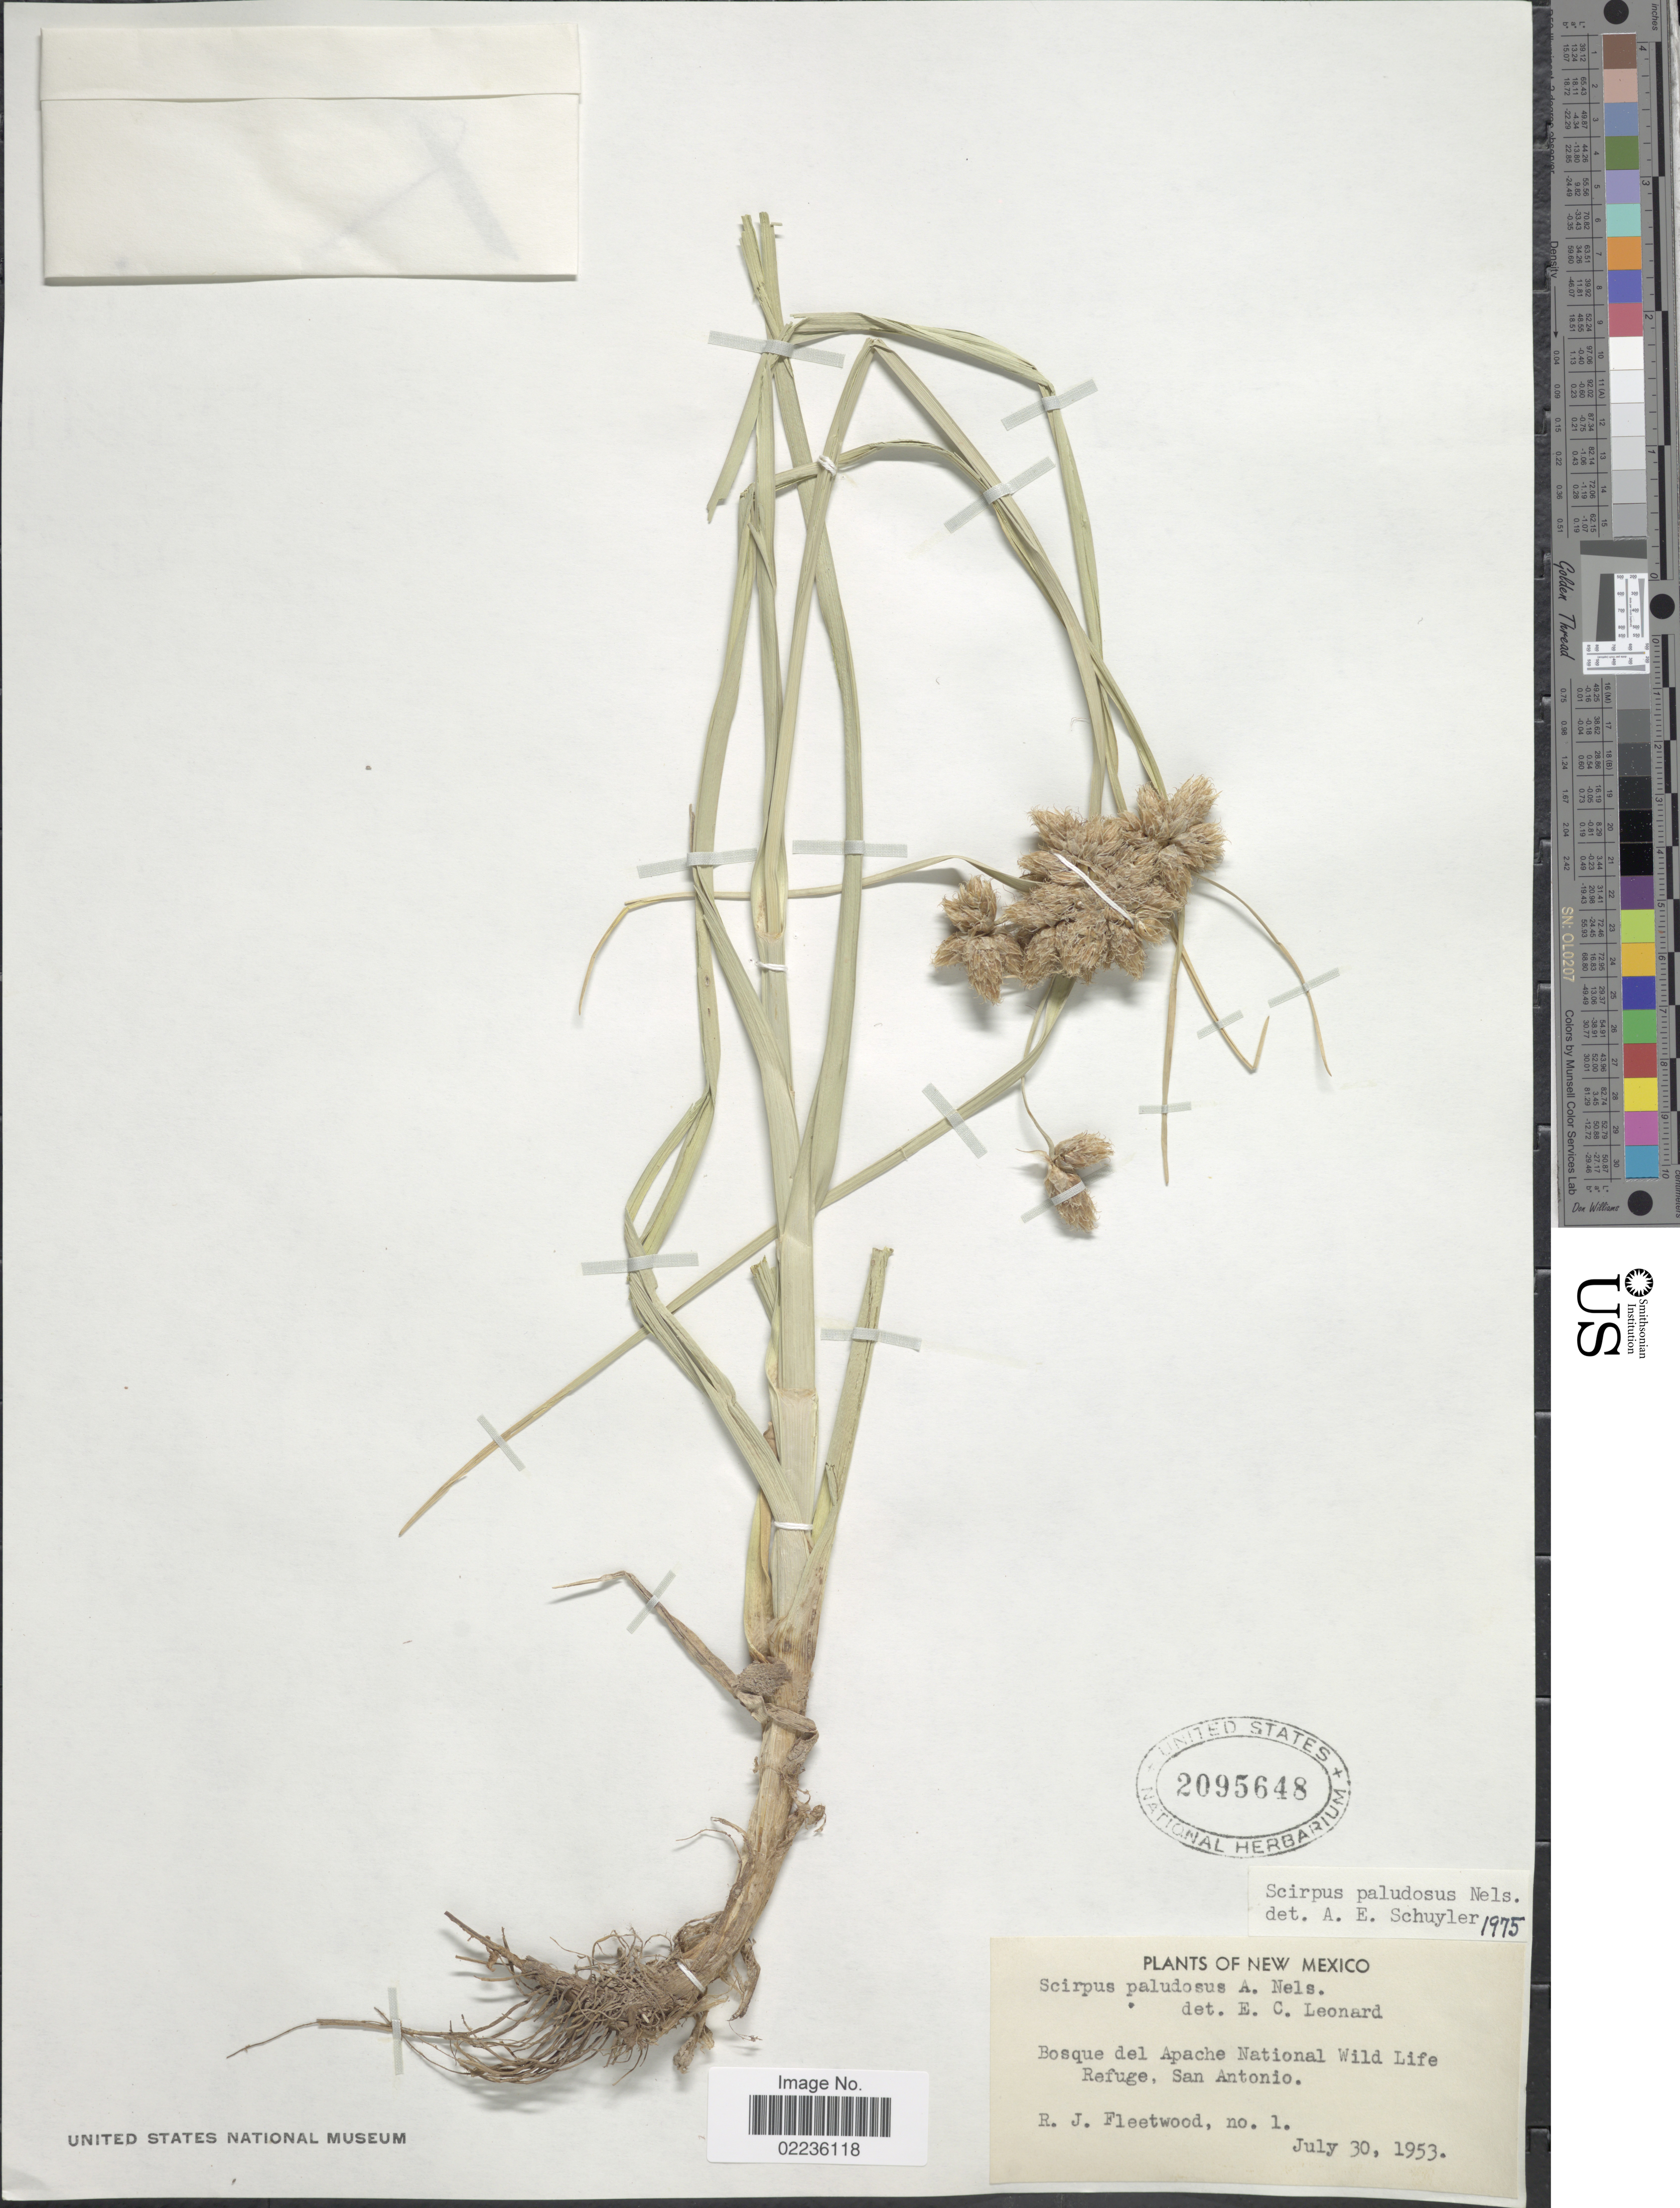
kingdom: Plantae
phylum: Tracheophyta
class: Liliopsida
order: Poales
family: Cyperaceae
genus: Bolboschoenus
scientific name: Bolboschoenus maritimus subsp. paludosus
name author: (A. Nelson) T. Koyama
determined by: Strong, M. T., (US), Smithsonian Institution - National Museum of Natural History (UNITED STATES)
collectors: R. J. Fleetwood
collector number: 1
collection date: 1953-07-30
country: United States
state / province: New Mexico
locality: Bosque del Apache National Wild Life Refuge, San Antonio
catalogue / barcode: US 2095648